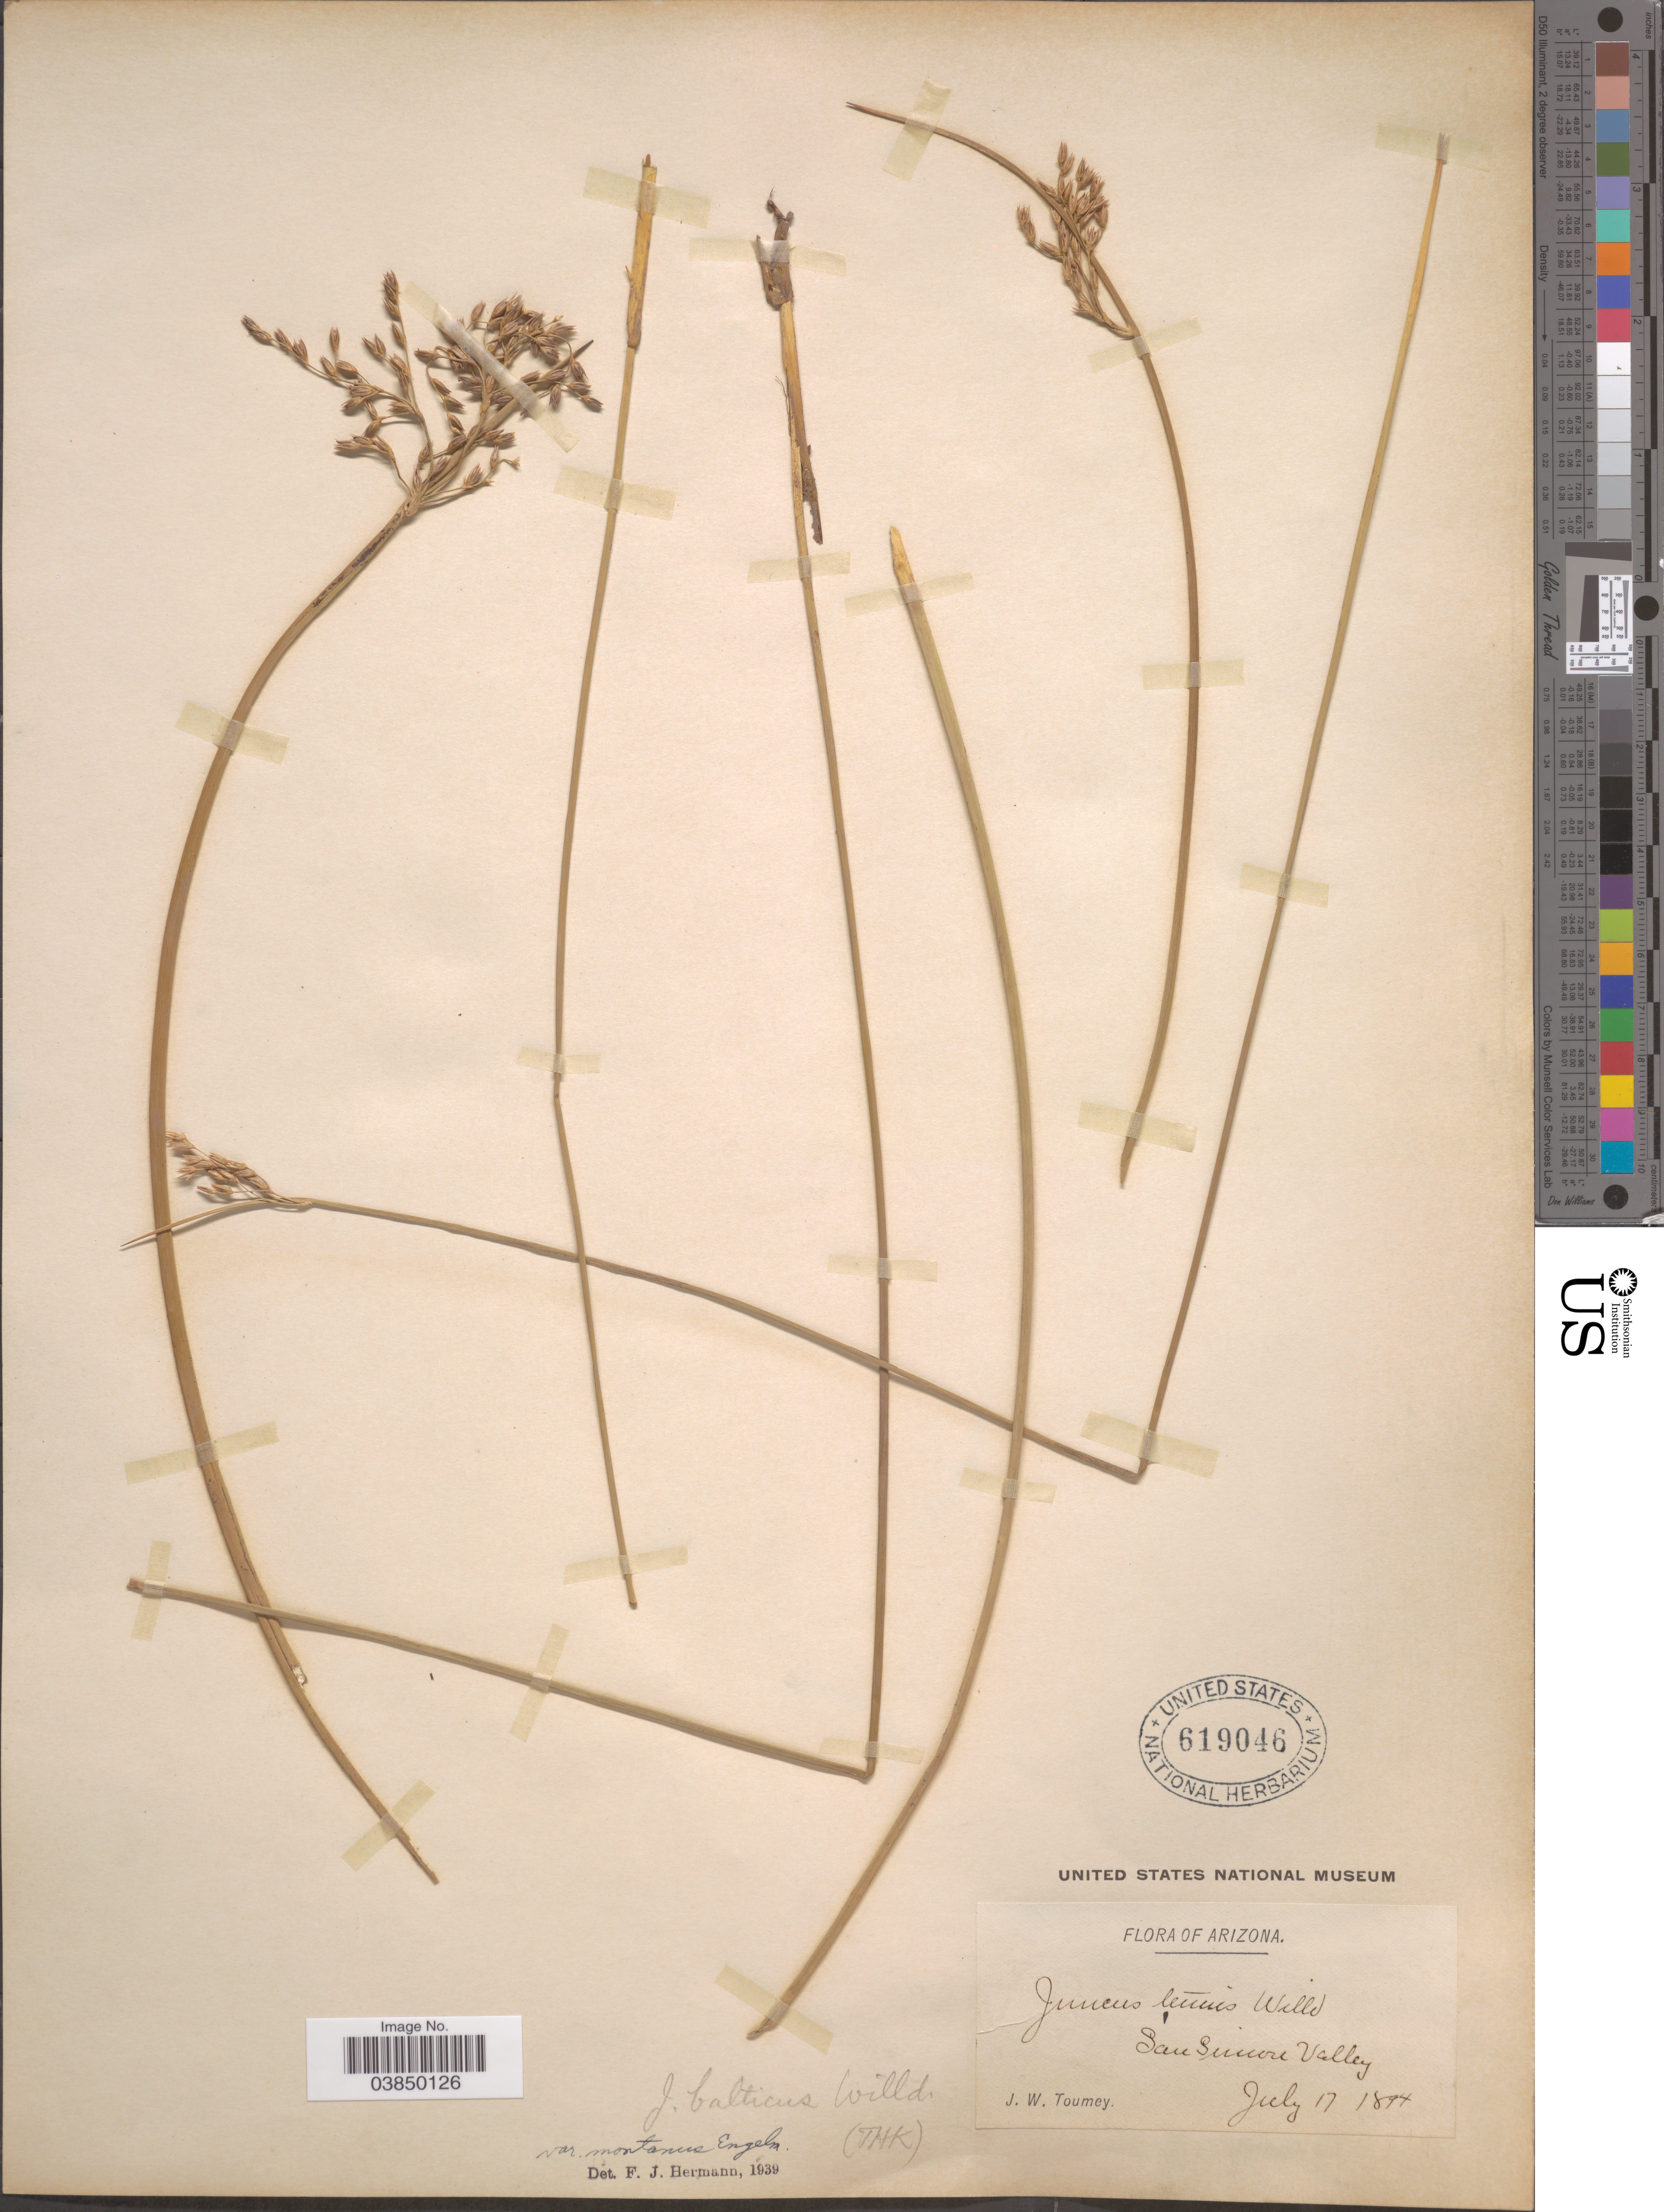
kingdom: Plantae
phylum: Tracheophyta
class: Liliopsida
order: Poales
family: Juncaceae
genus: Juncus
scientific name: Juncus balticus var. montanus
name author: Engelm.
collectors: J. W. Toumey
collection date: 1894-07-17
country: United States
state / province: Arizona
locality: San Simon Valley.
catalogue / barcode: US 619046